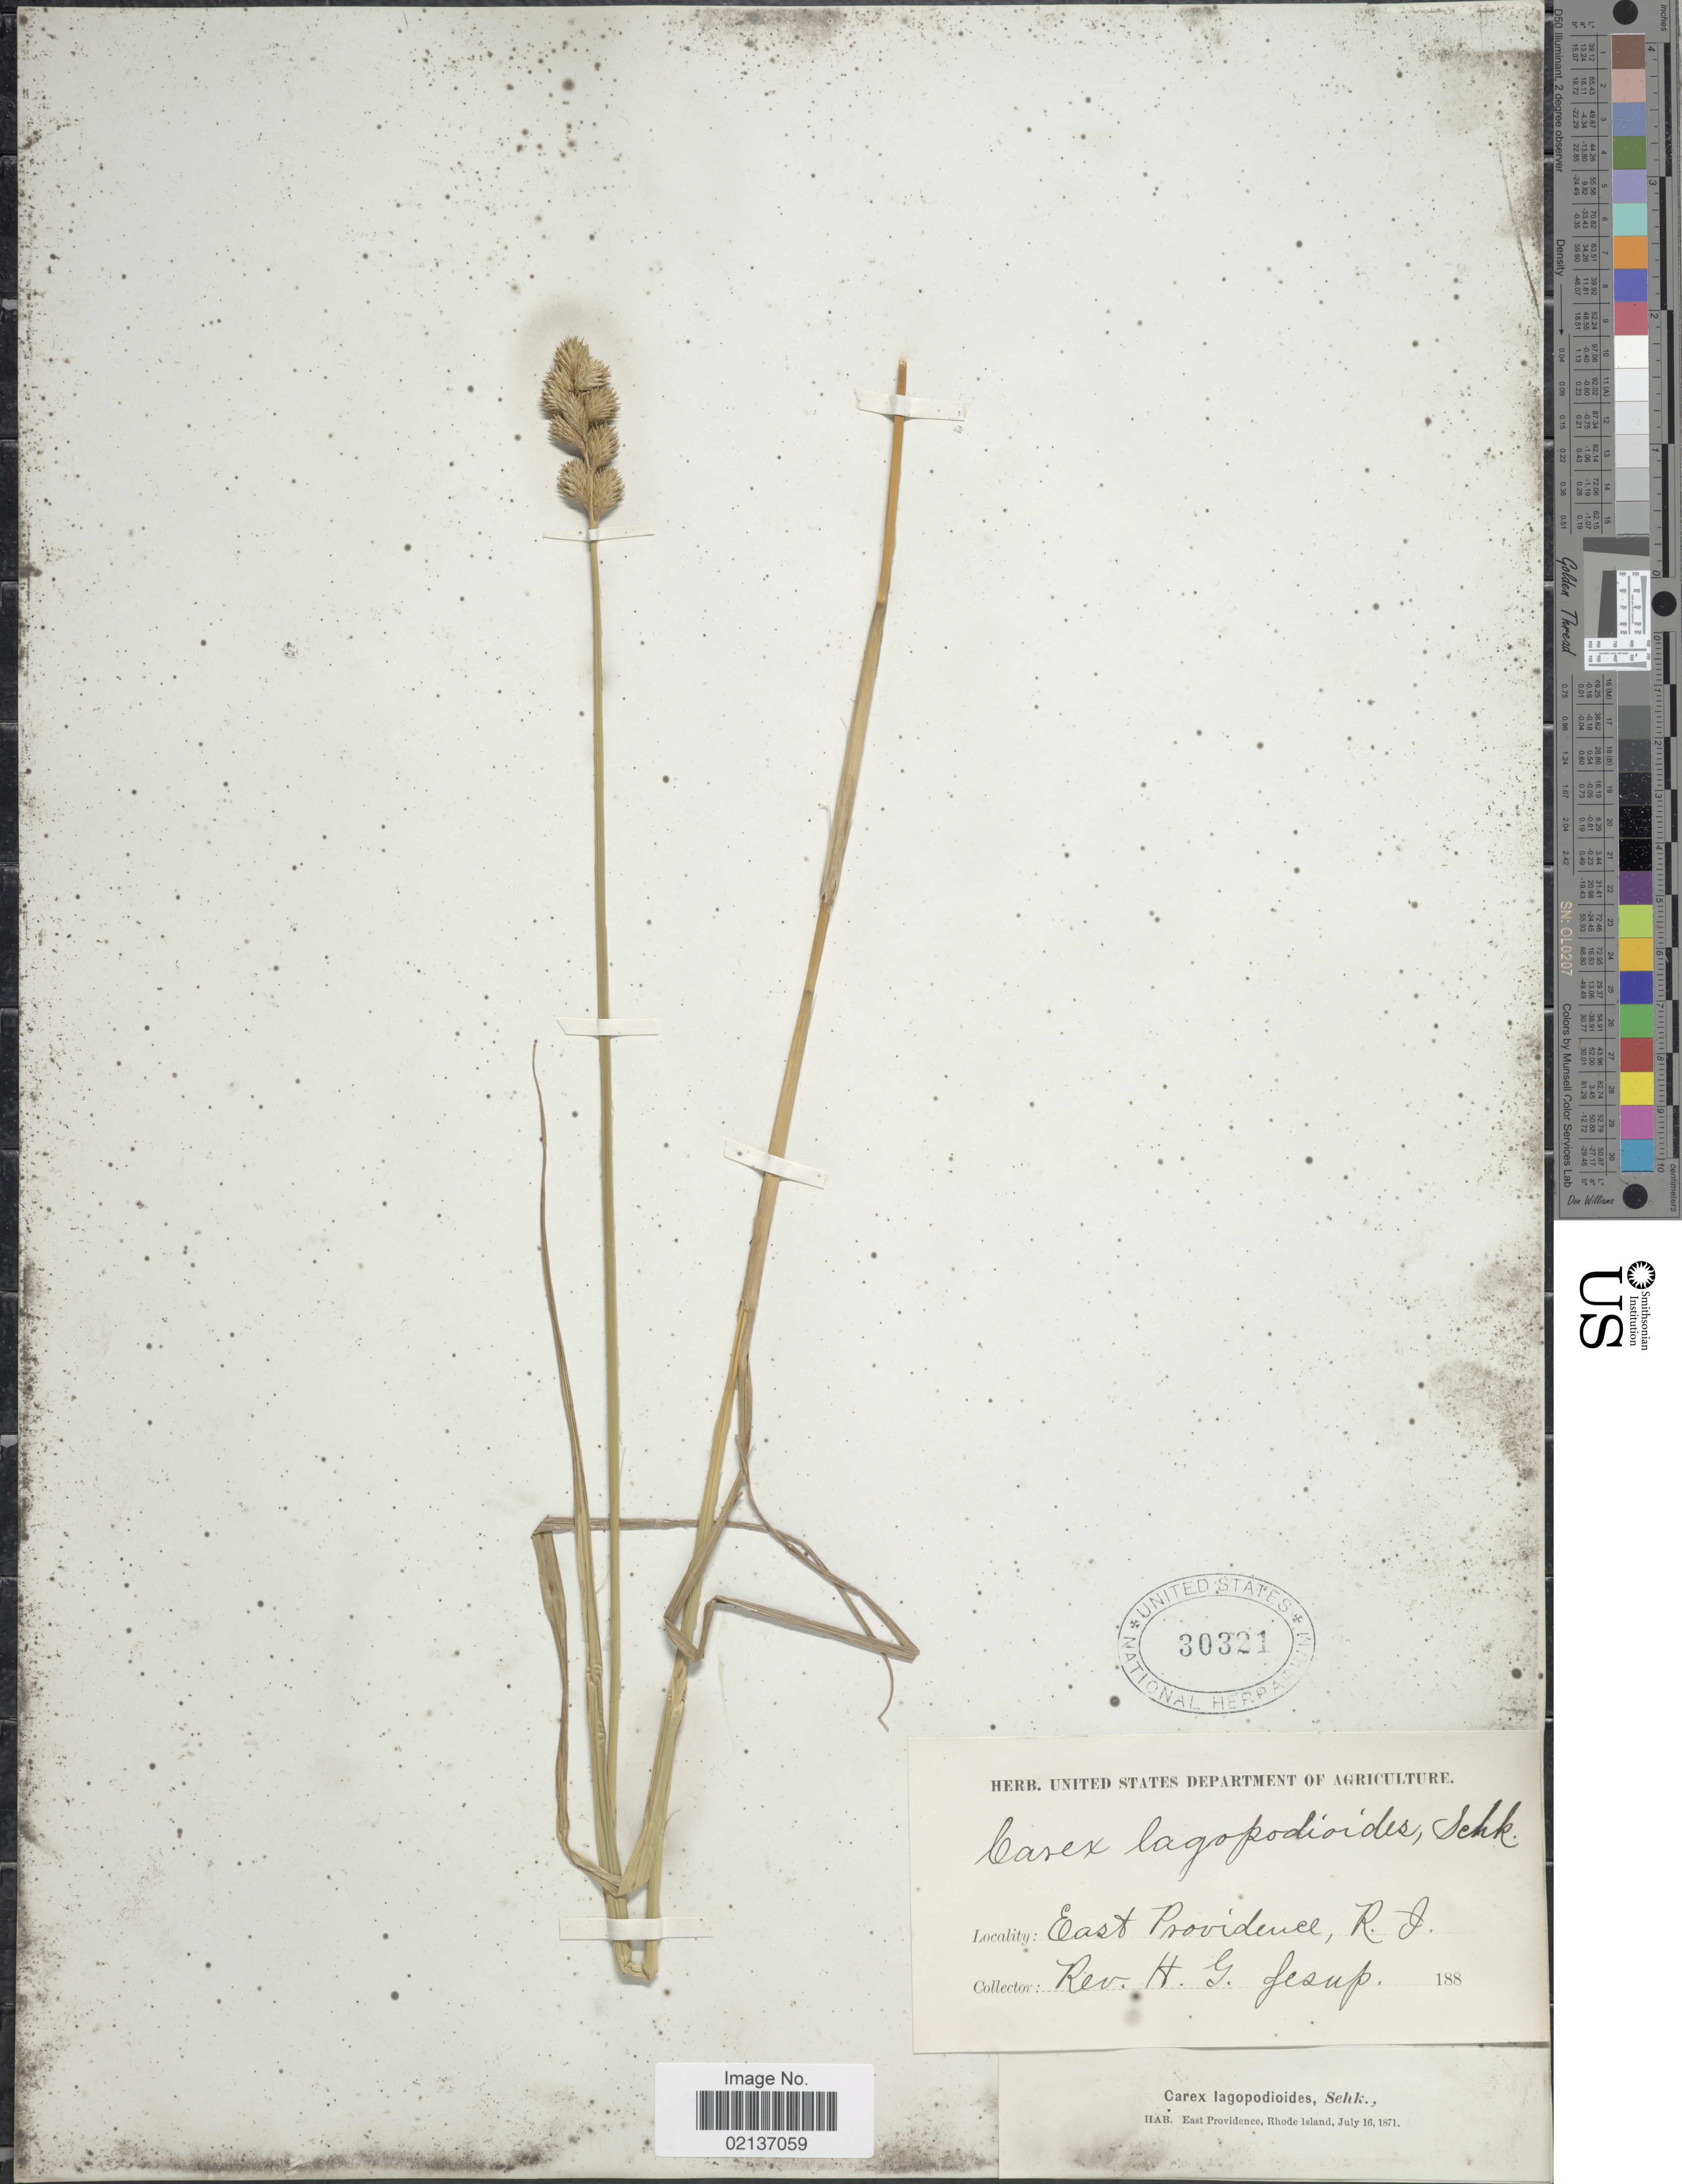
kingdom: Plantae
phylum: Tracheophyta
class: Liliopsida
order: Poales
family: Cyperaceae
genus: Carex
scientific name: Carex tribuloides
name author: Wahlenb.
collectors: H. Jesup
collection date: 1871-07-16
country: United States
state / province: Rhode Island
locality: East Providence, RI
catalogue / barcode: US 30321